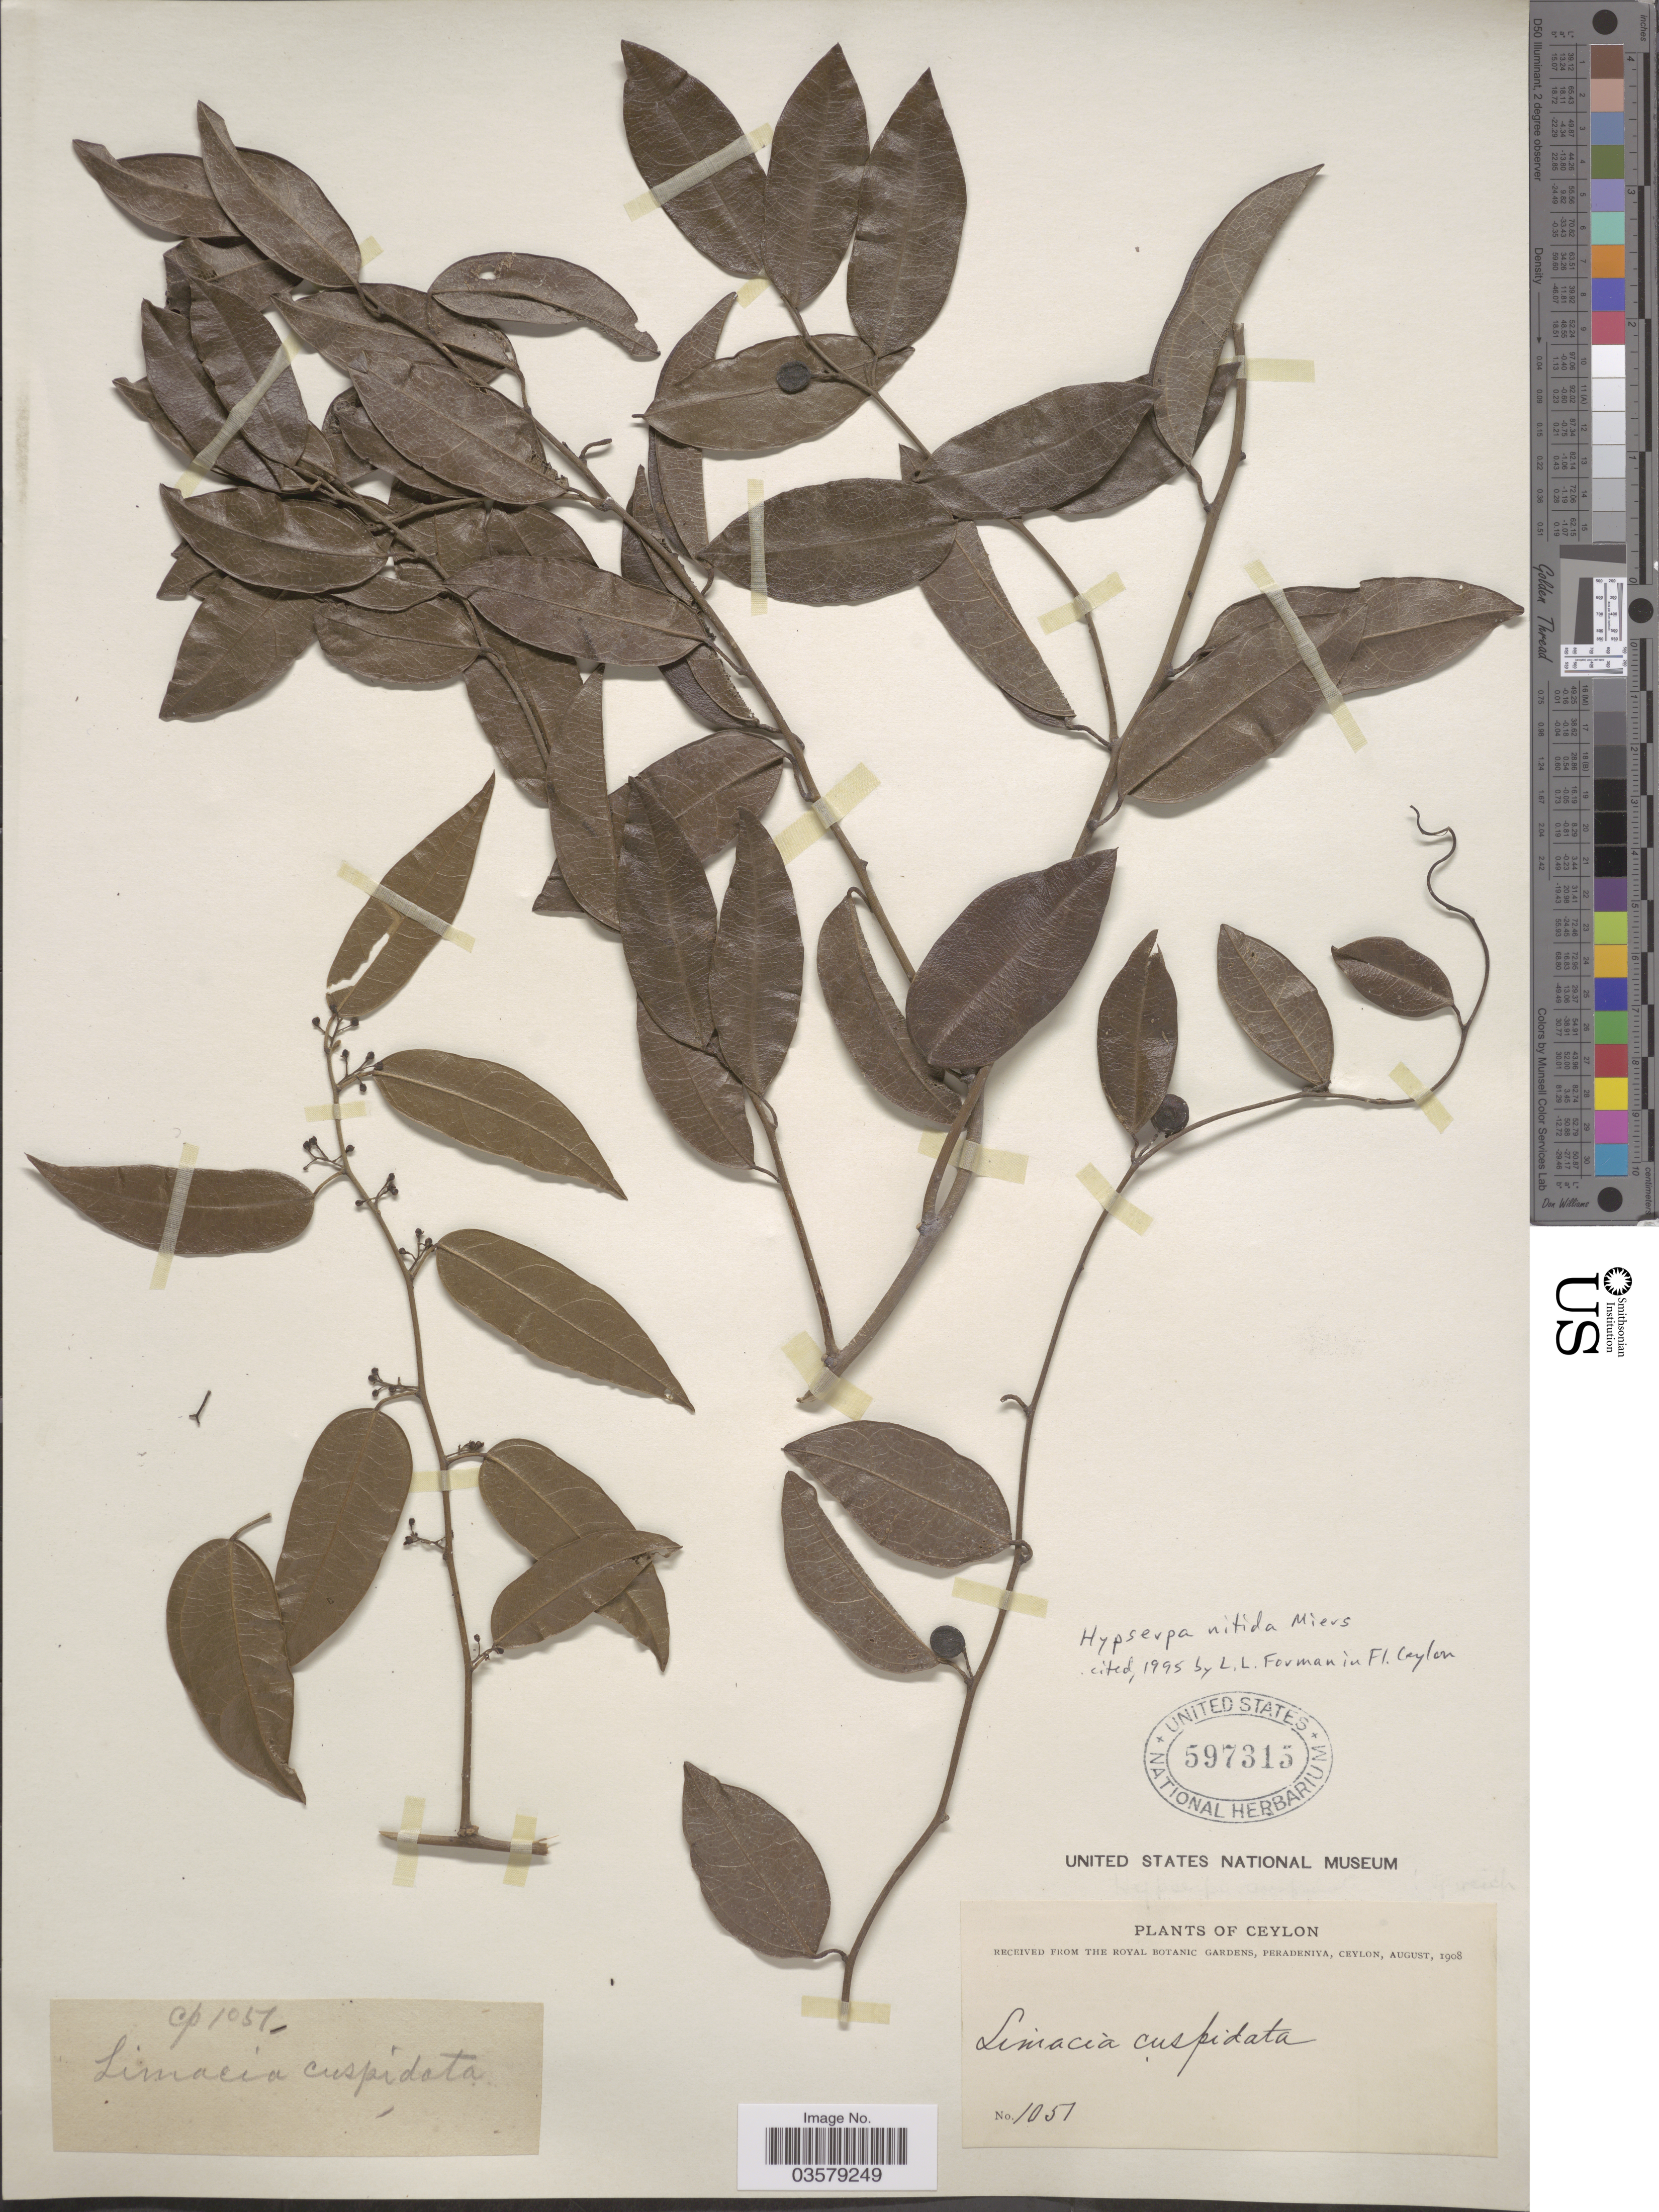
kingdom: Plantae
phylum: Tracheophyta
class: Magnoliopsida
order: Ranunculales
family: Menispermaceae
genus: Hypserpa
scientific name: Hypserpa nitida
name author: Miers ex Benth.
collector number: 1051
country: Sri Lanka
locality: Ceylon.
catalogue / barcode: US 597315